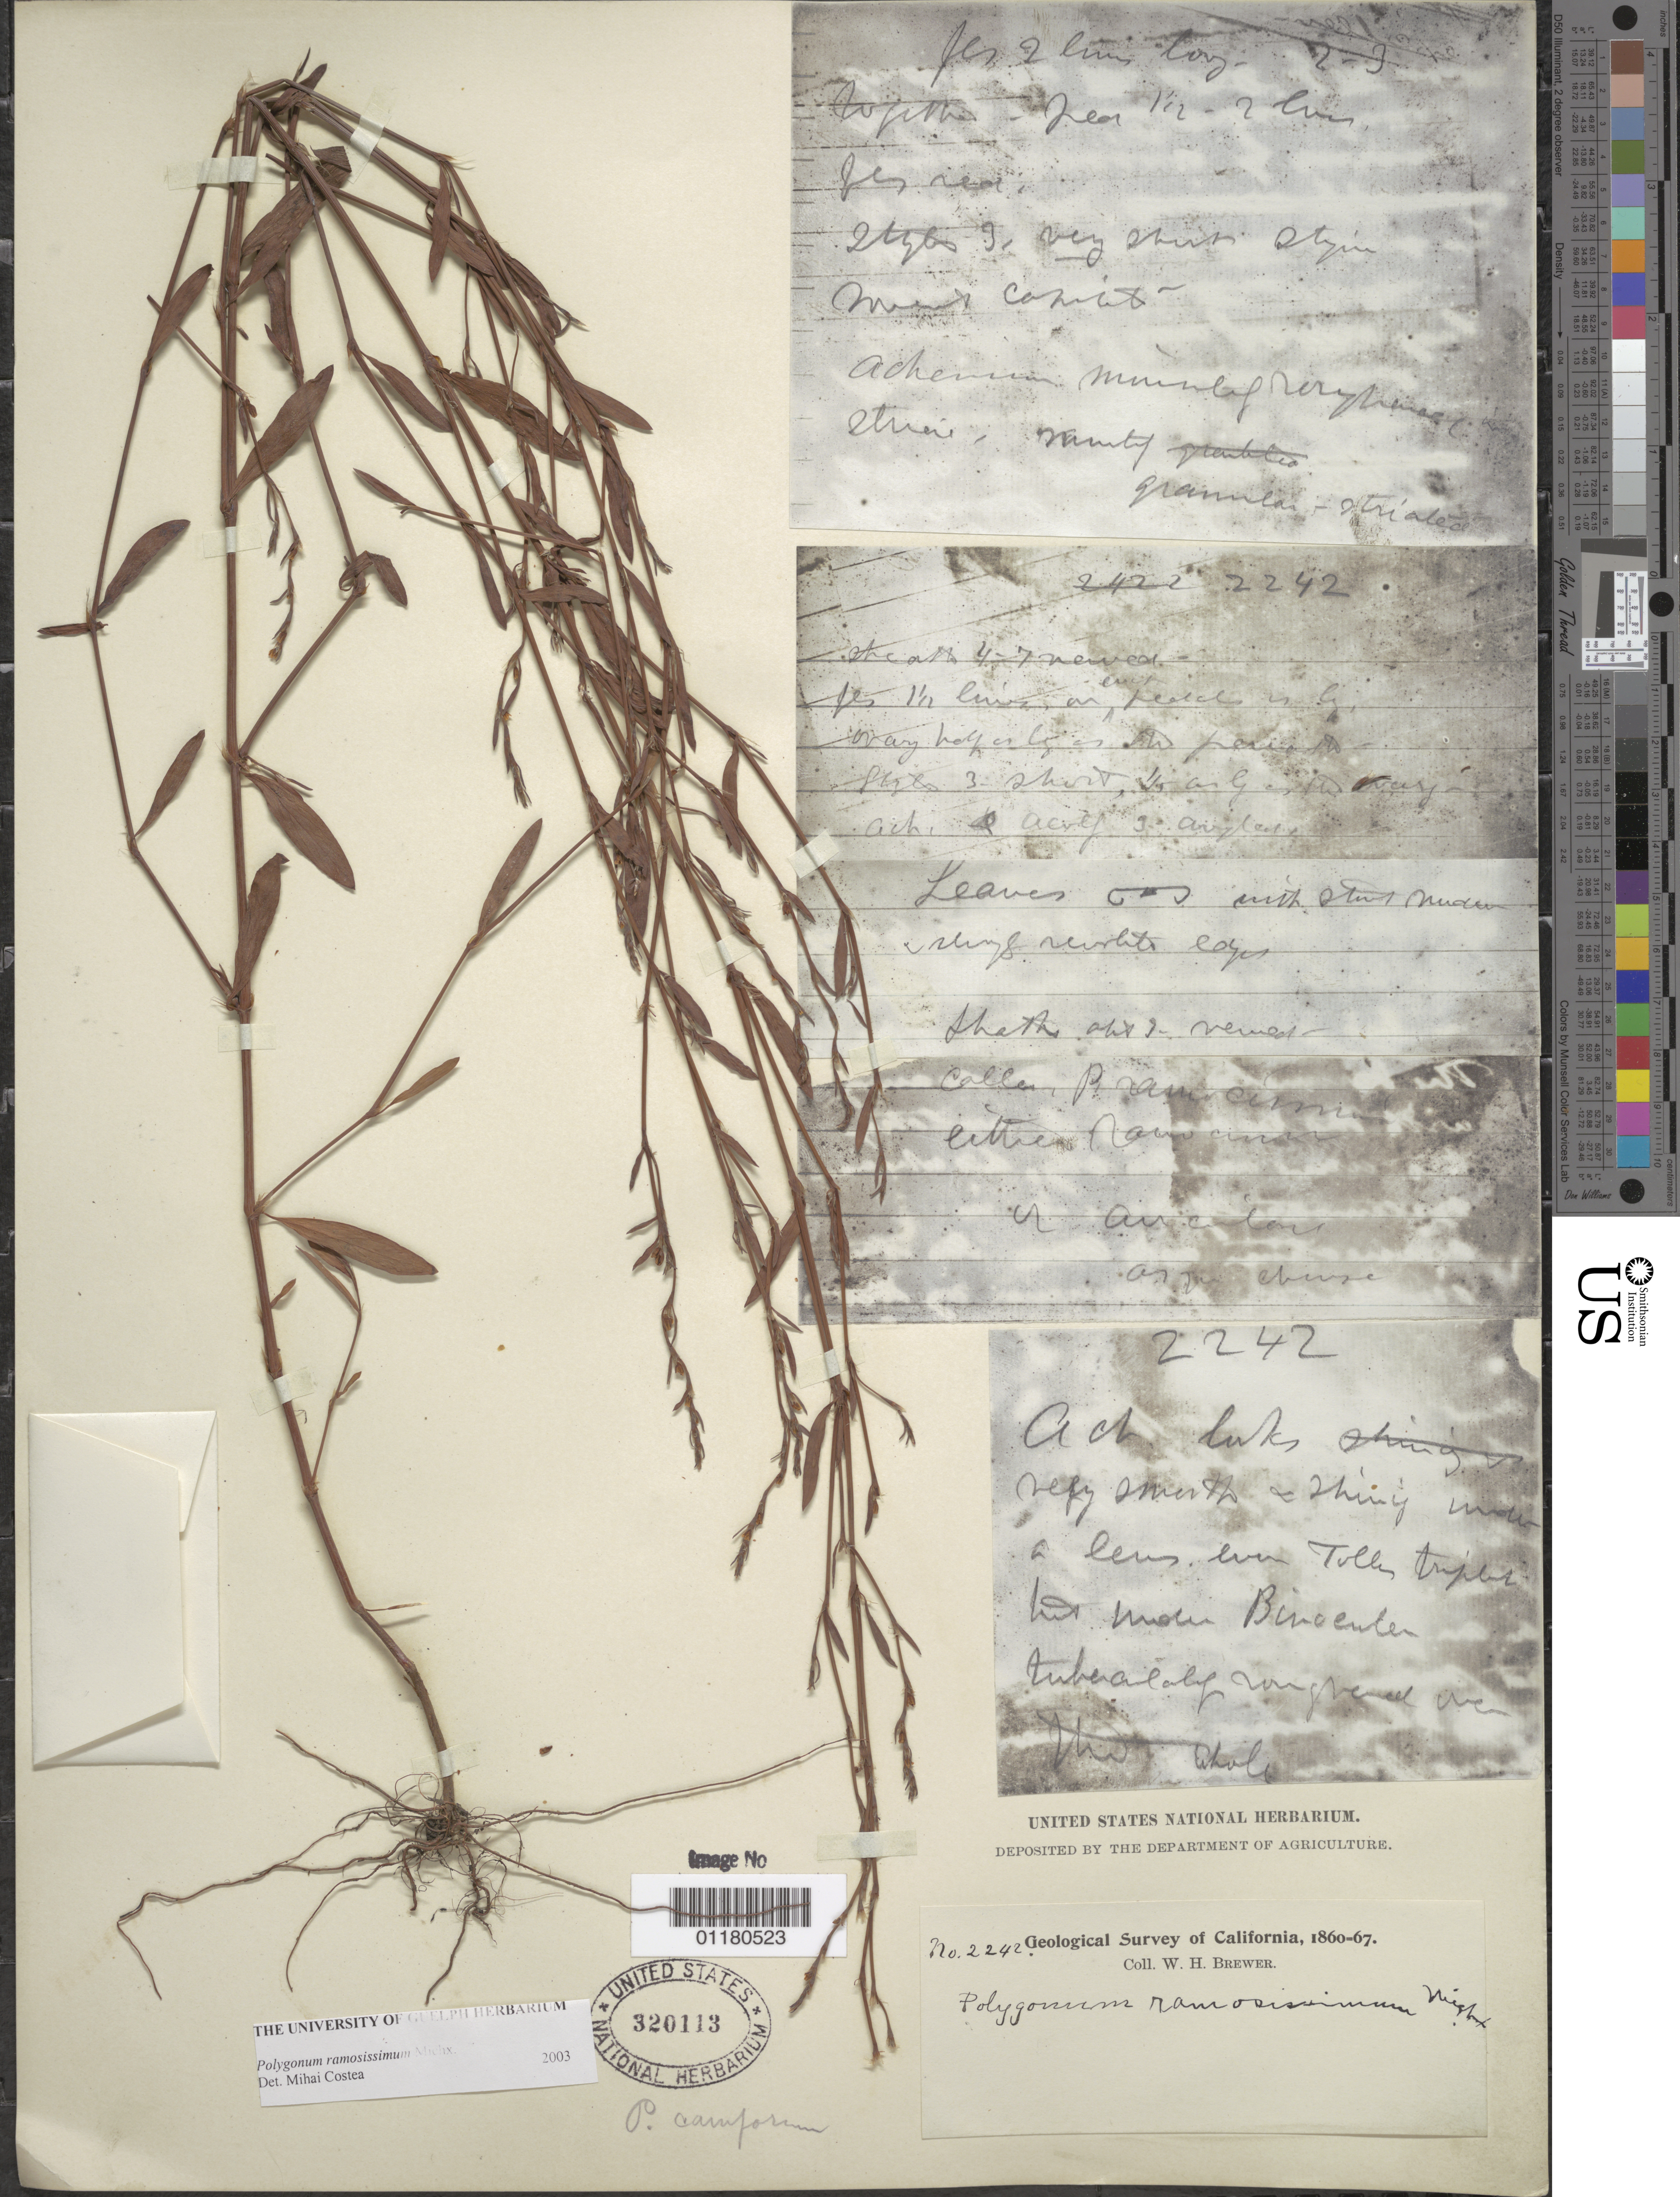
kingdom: Plantae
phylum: Tracheophyta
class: Magnoliopsida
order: Caryophyllales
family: Polygonaceae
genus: Polygonum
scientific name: Polygonum ramosissimum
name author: Michx.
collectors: W. H. Brewer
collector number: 2242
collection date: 1860/1867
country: United States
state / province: California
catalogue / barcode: US 320113